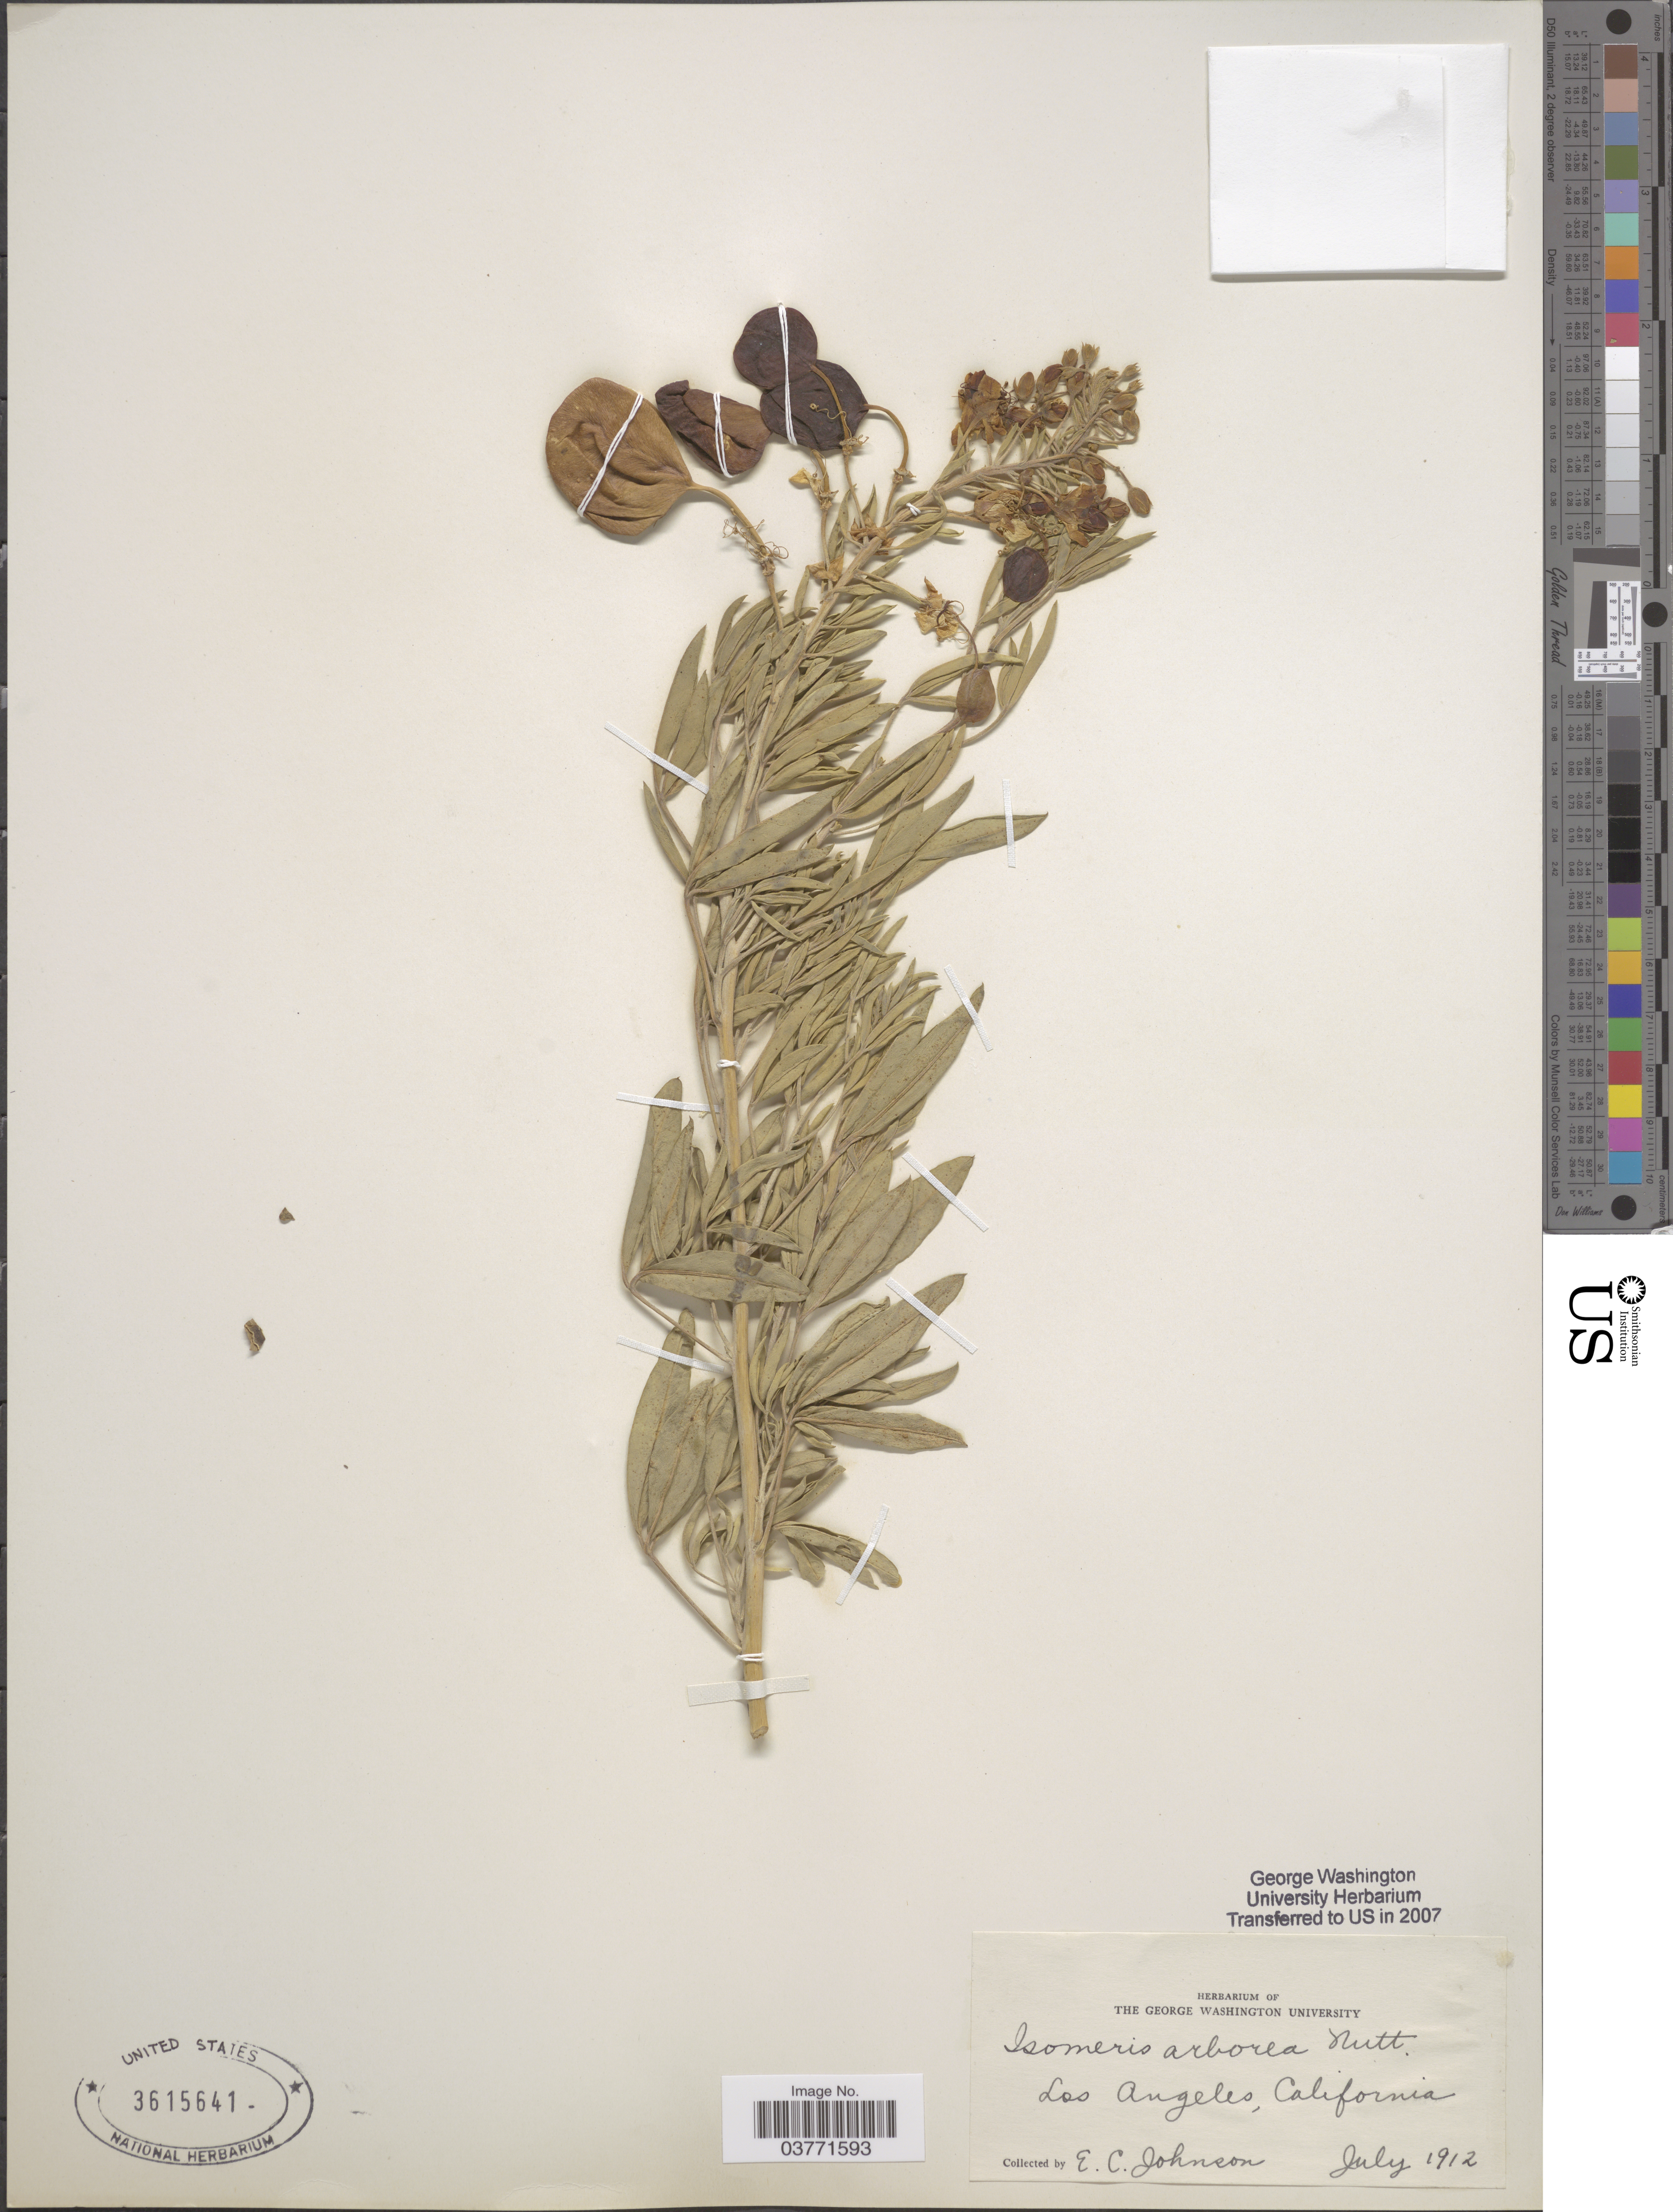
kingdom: Plantae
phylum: Tracheophyta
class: Magnoliopsida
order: Brassicales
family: Cleomaceae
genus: Cleomella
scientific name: Cleomella arborea var. globosa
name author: (Coville) Roalson & J.C. Hall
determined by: Strong, Mark T., (BOT), Smithsonian Institution - National Museum of Natural History (UNITED STATES)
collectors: E. C. Johnson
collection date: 1912-07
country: United States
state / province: California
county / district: Los Angeles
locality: Los Angeles.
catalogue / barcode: US 3615641